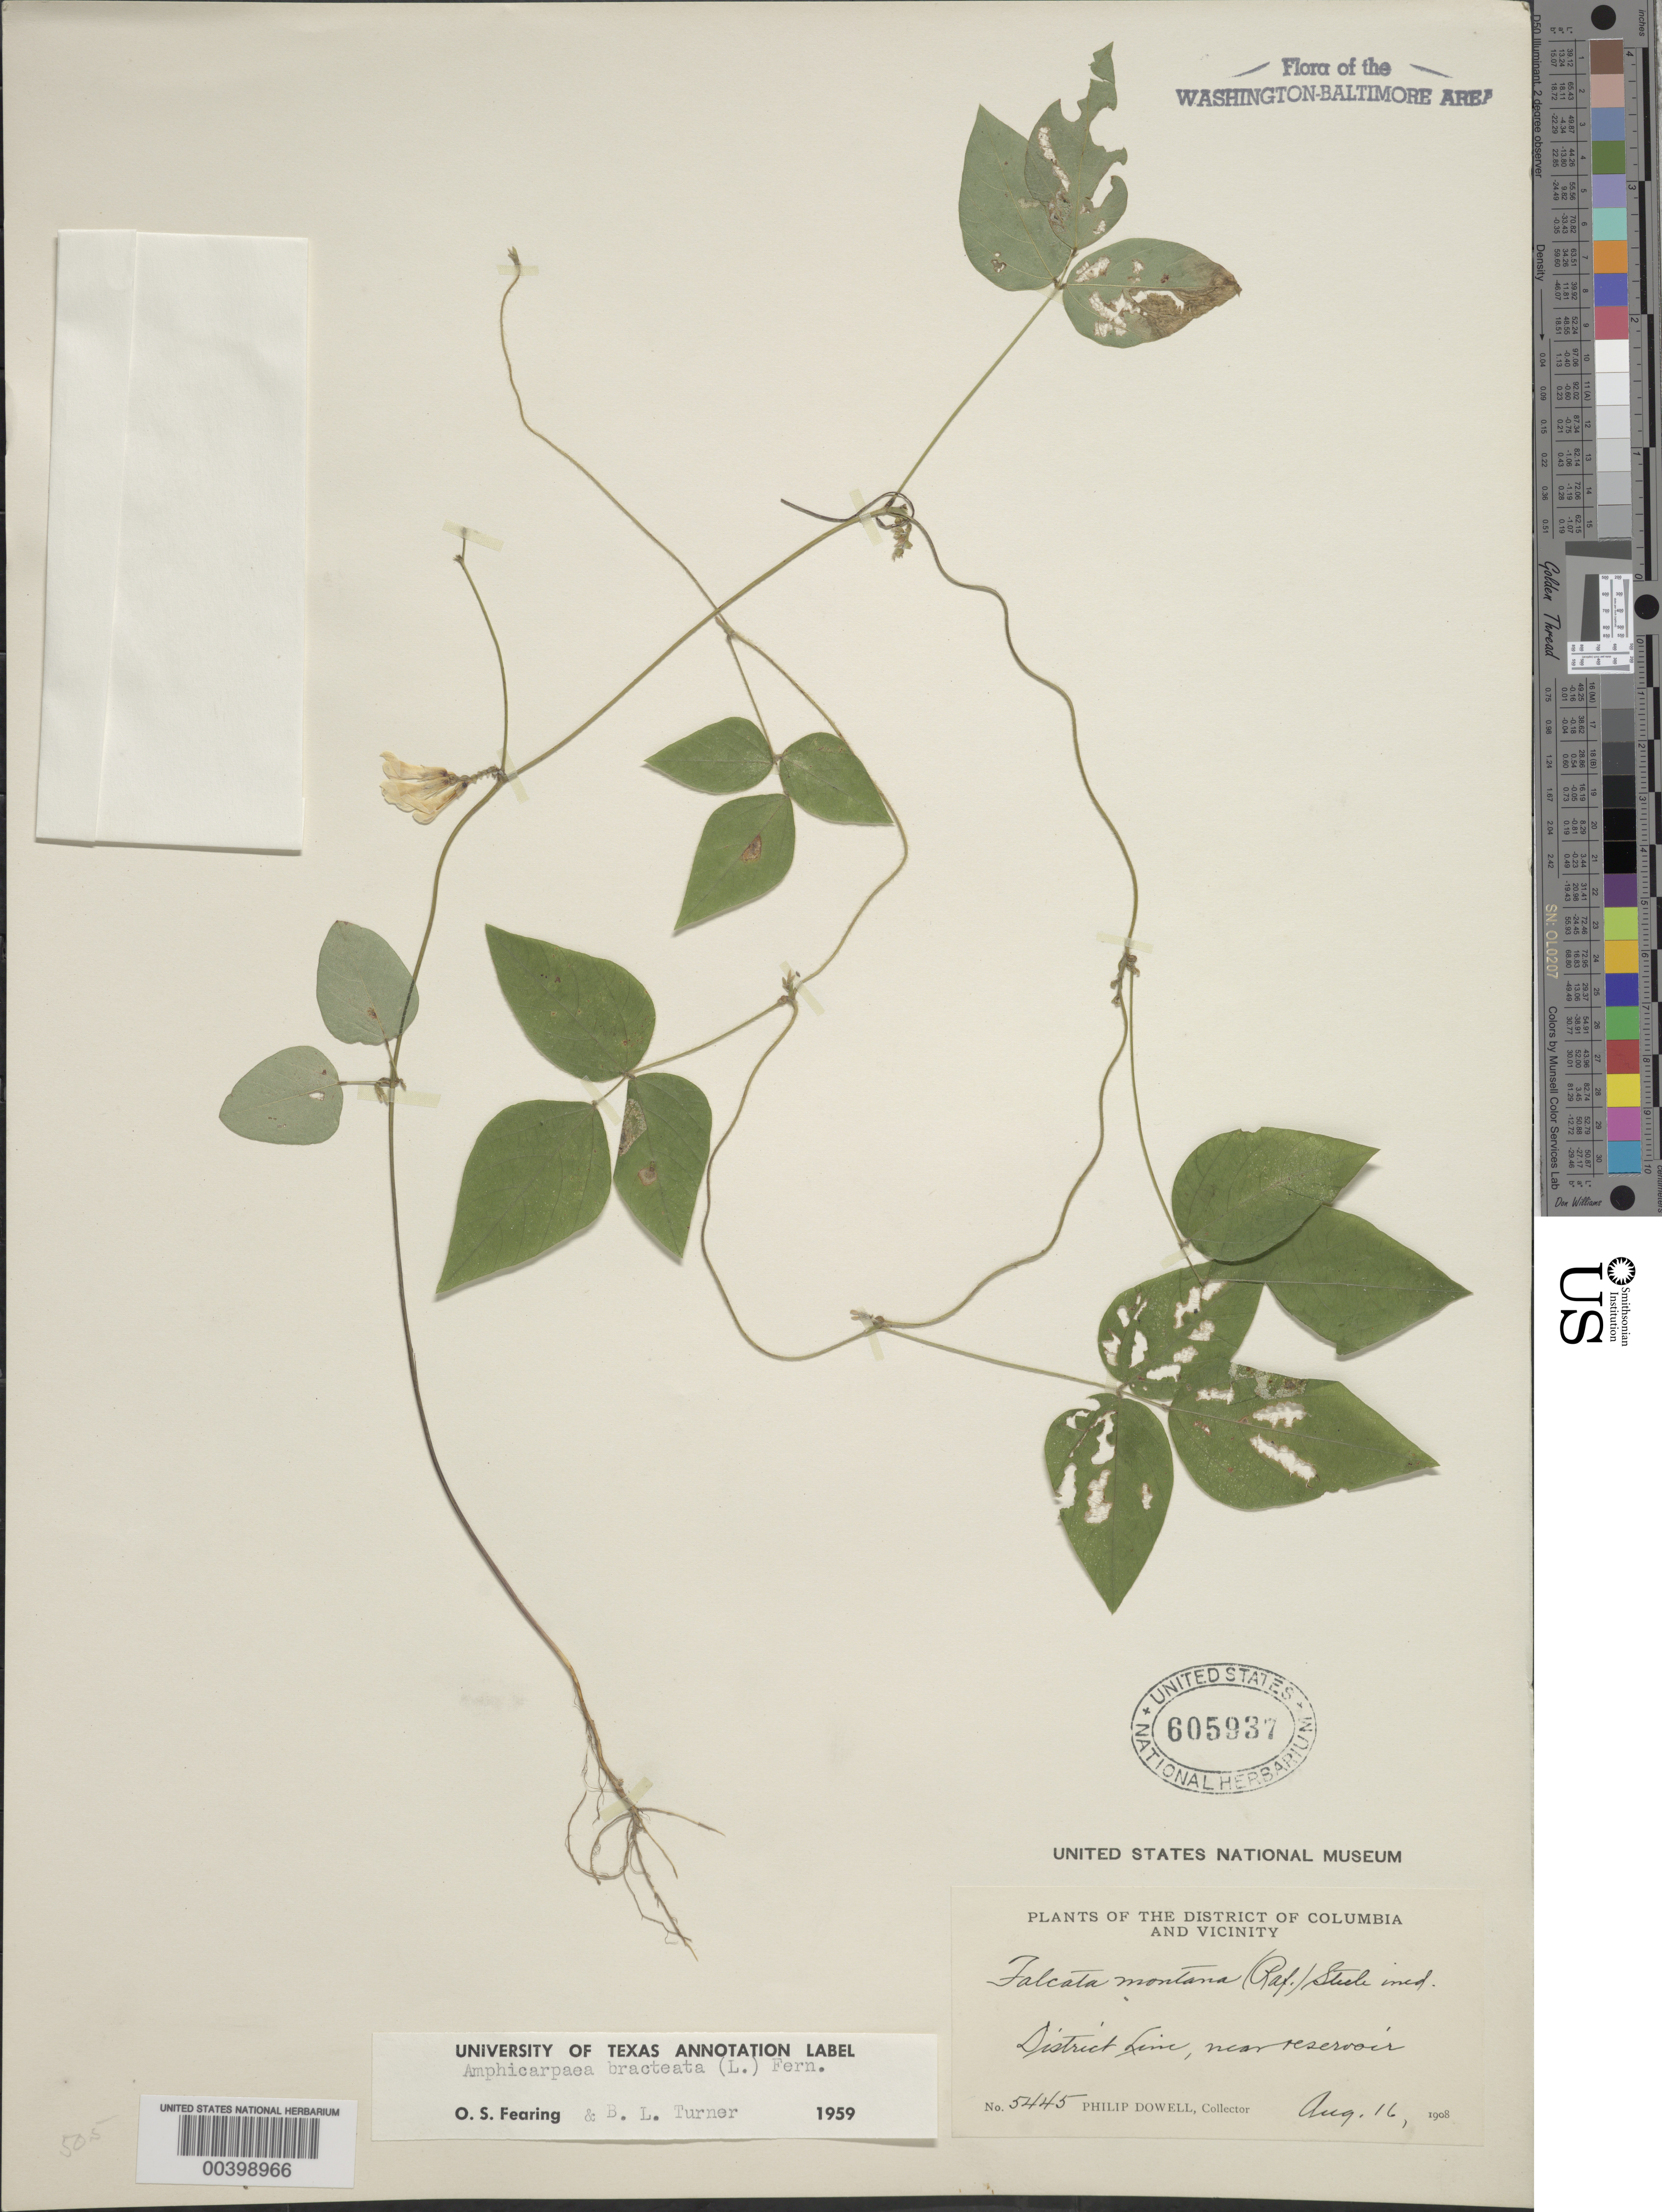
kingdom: Plantae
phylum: Tracheophyta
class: Magnoliopsida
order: Fabales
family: Fabaceae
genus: Amphicarpaea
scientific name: Amphicarpaea bracteata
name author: (L.) Fernald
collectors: P. Dowell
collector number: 5445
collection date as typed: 16 Aug 1908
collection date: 1908-08-16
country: United States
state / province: District of Columbia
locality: District Line, near Reservoir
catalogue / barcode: US 605937